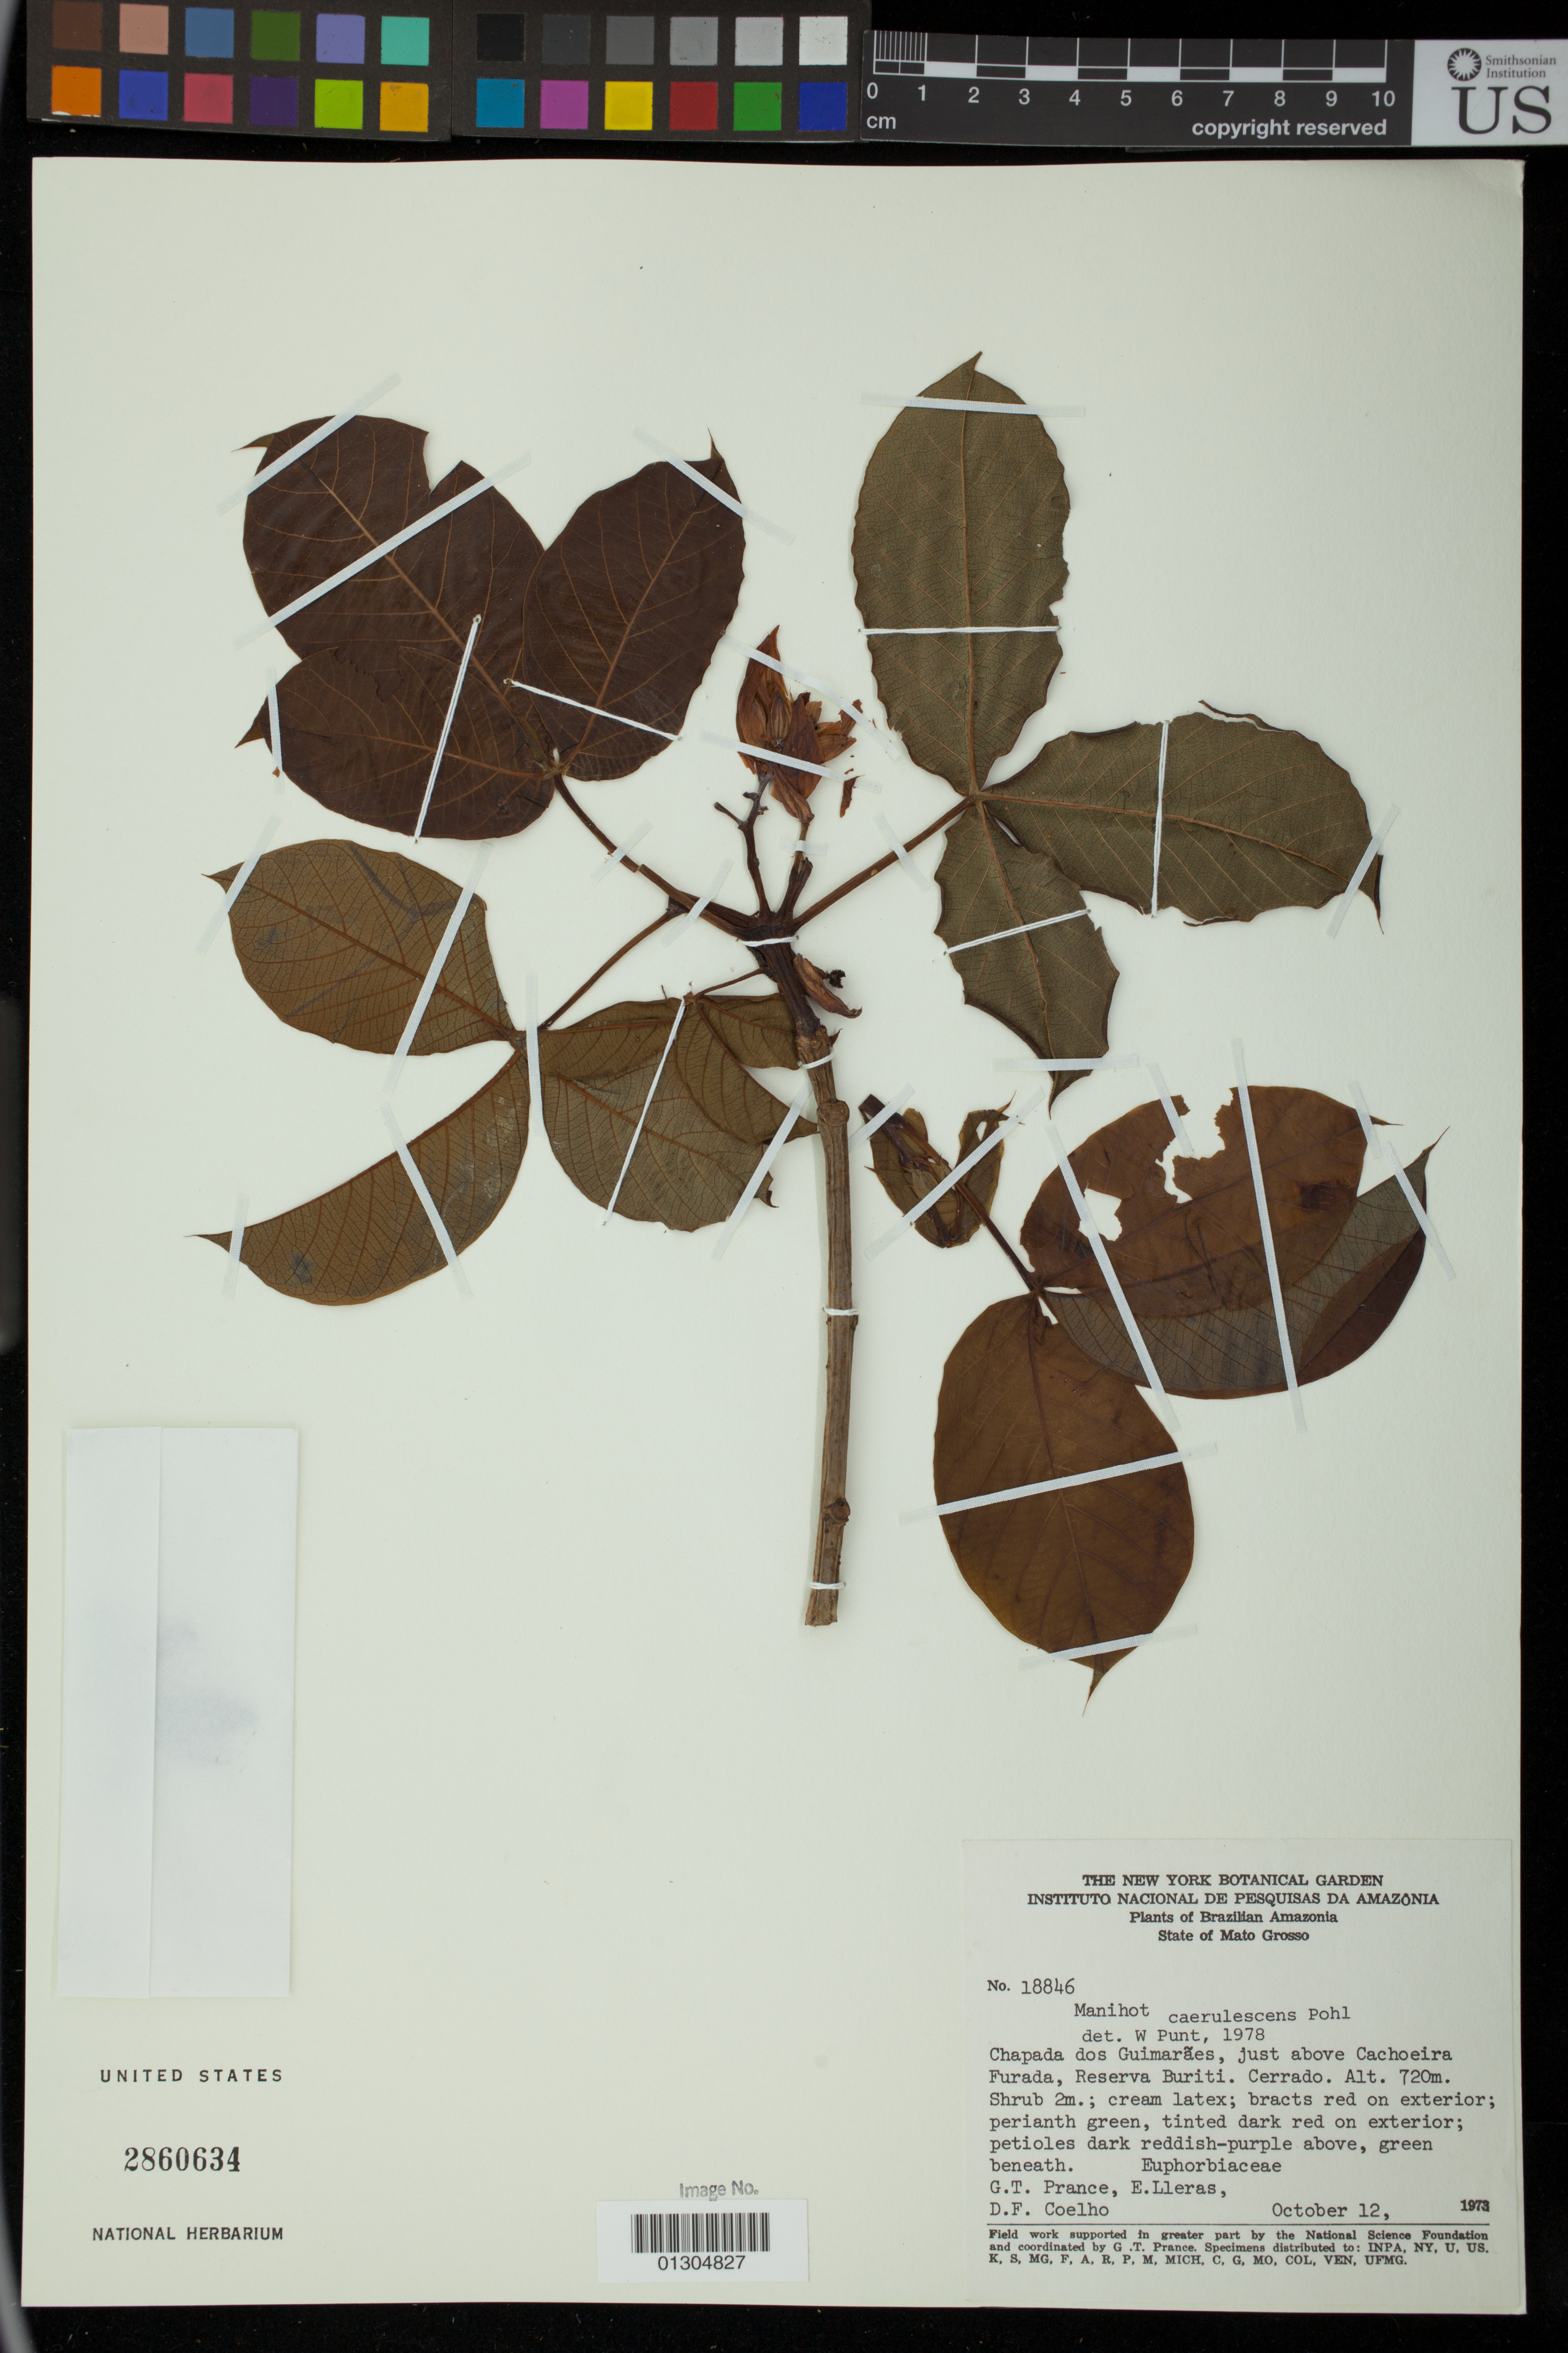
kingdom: Plantae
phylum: Tracheophyta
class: Magnoliopsida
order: Malpighiales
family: Euphorbiaceae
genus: Manihot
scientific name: Manihot caerulescens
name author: Pohl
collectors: G. T. Prance, E. Lleras & D. F. Coêlho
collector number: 18846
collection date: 1973-10-12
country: Brazil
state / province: Mato Grosso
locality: Chapada dos Guimaraes, just above Cachoeira Furada, Reserva Buriti.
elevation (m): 720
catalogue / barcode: US 2860634